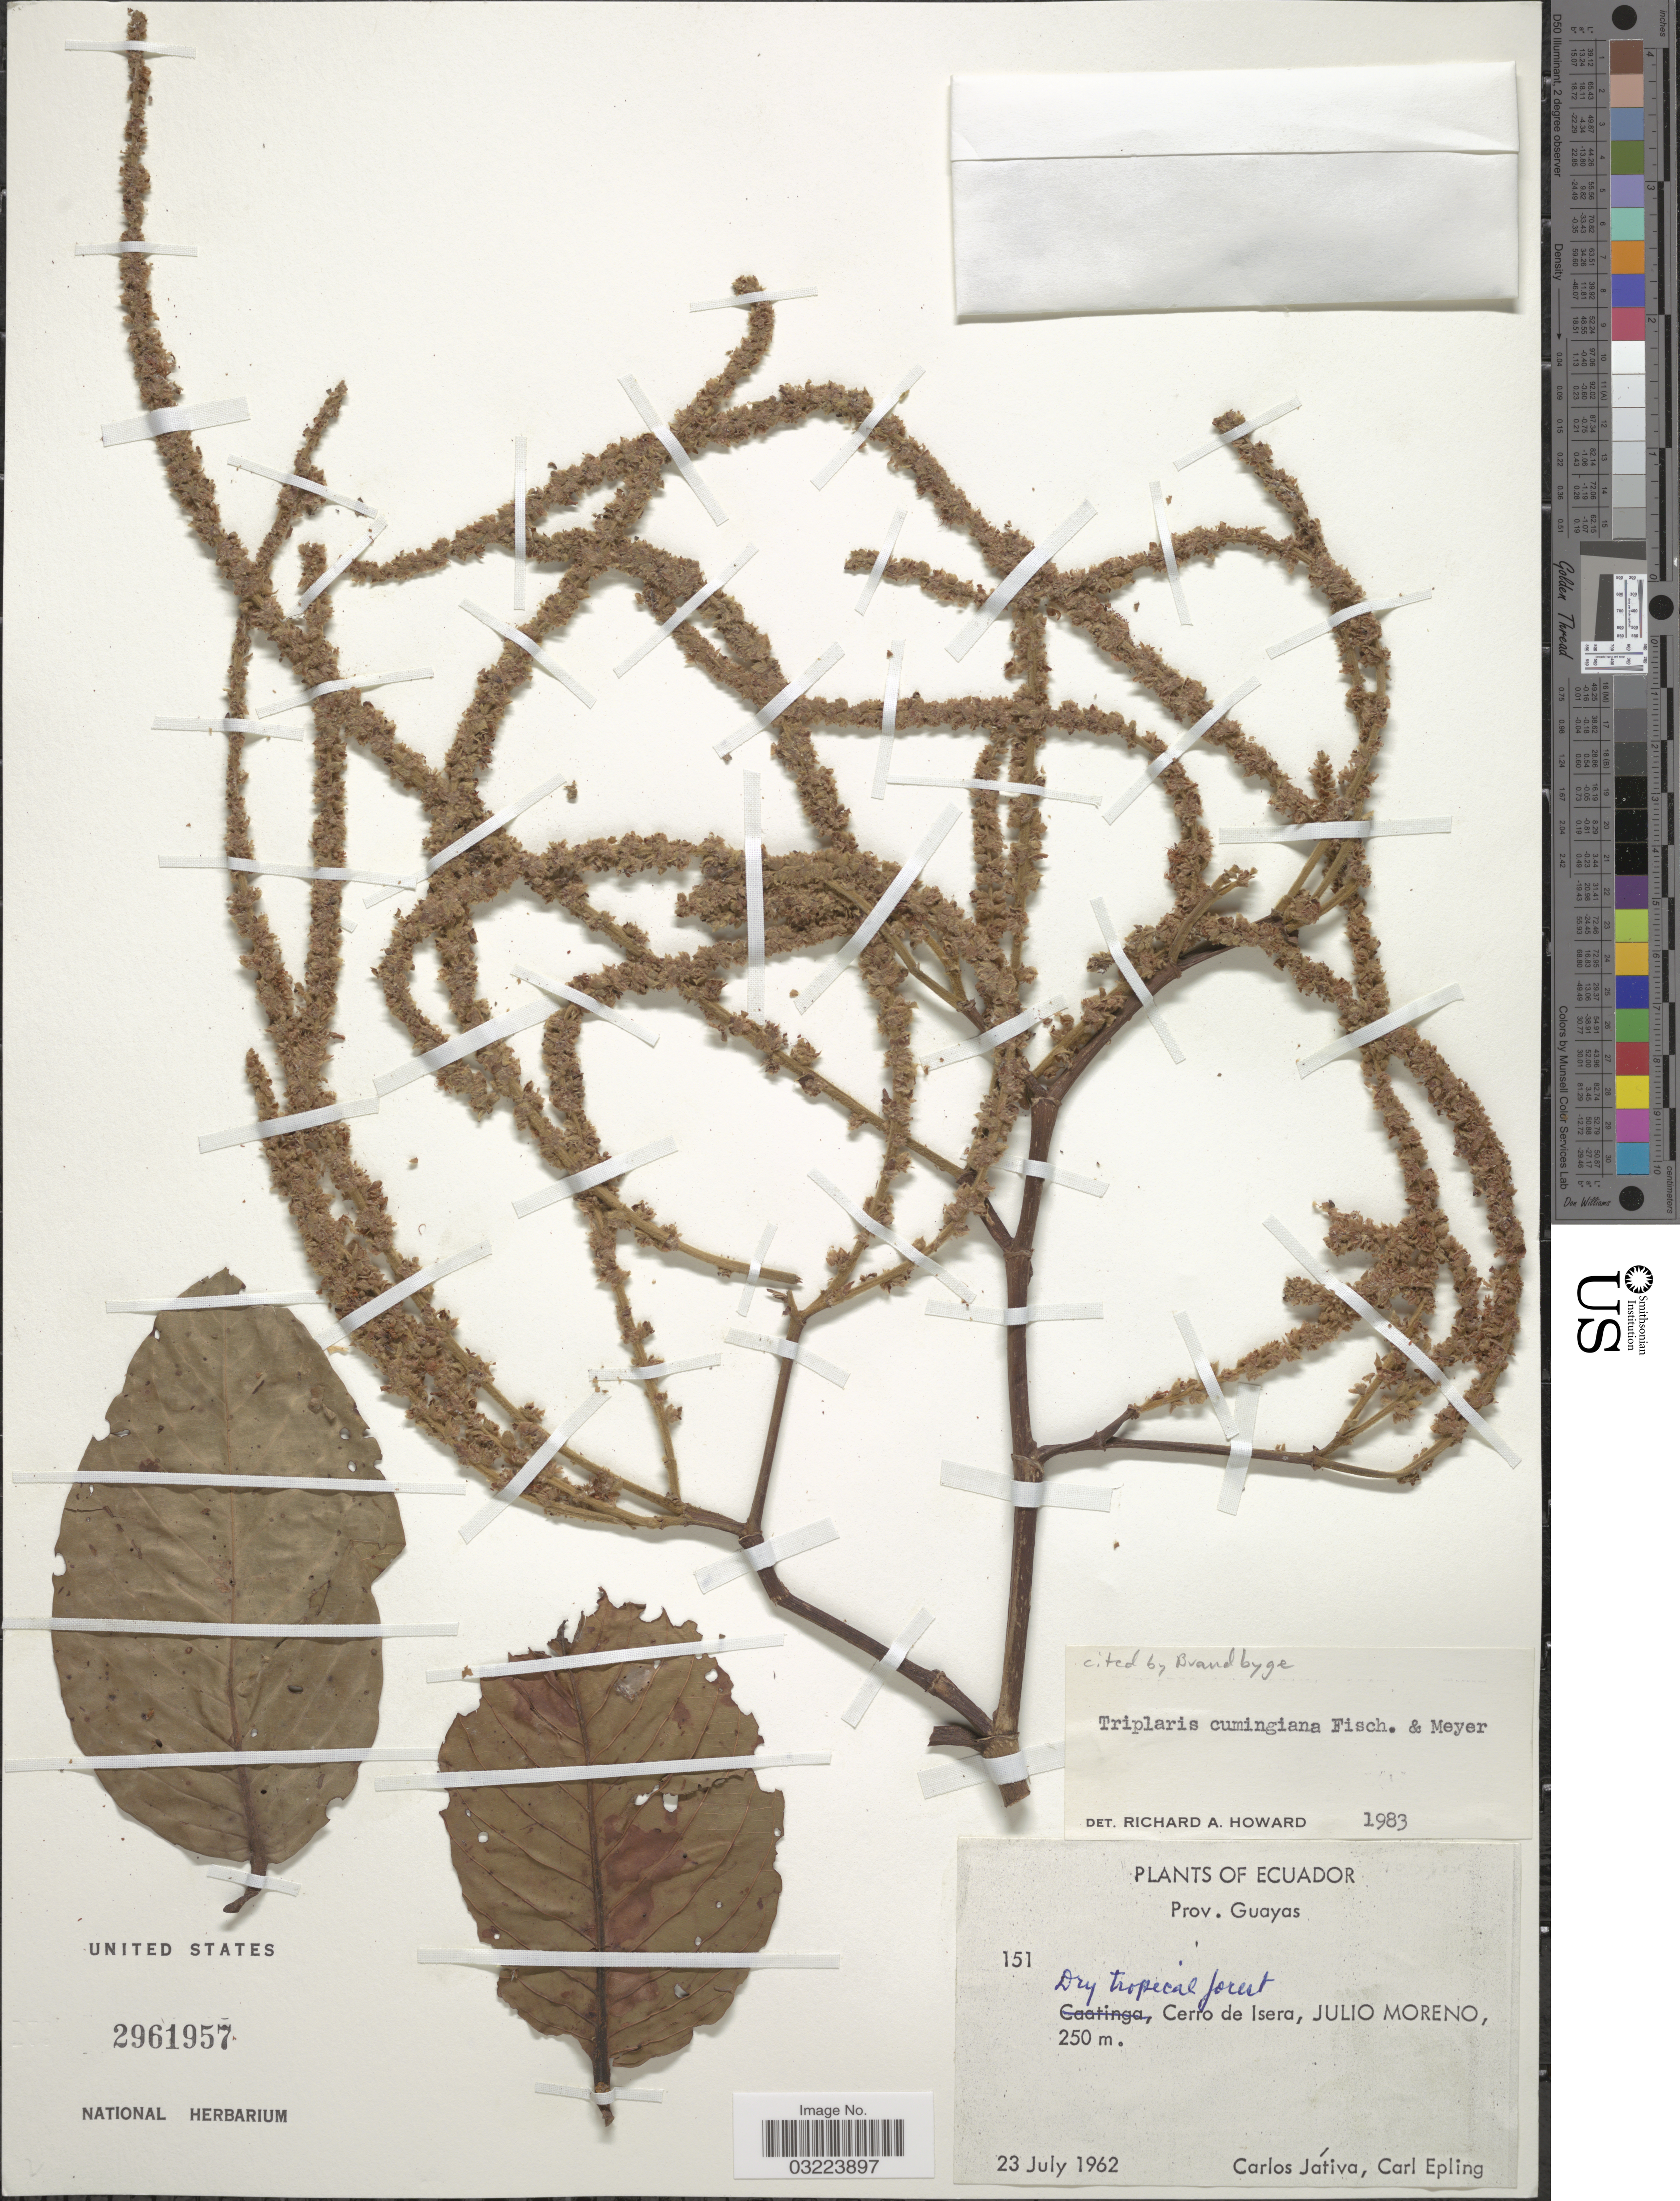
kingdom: Plantae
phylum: Tracheophyta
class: Magnoliopsida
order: Caryophyllales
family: Polygonaceae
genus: Triplaris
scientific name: Triplaris cumingiana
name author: Fisch. & C.A. Mey. ex C.A. Mey.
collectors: C. D. Játiva & C. C. Epling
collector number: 151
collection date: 1962-07-23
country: Ecuador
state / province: Guayas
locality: Cerro de Isera, Julio Moreno.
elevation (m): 250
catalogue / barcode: US 2961957